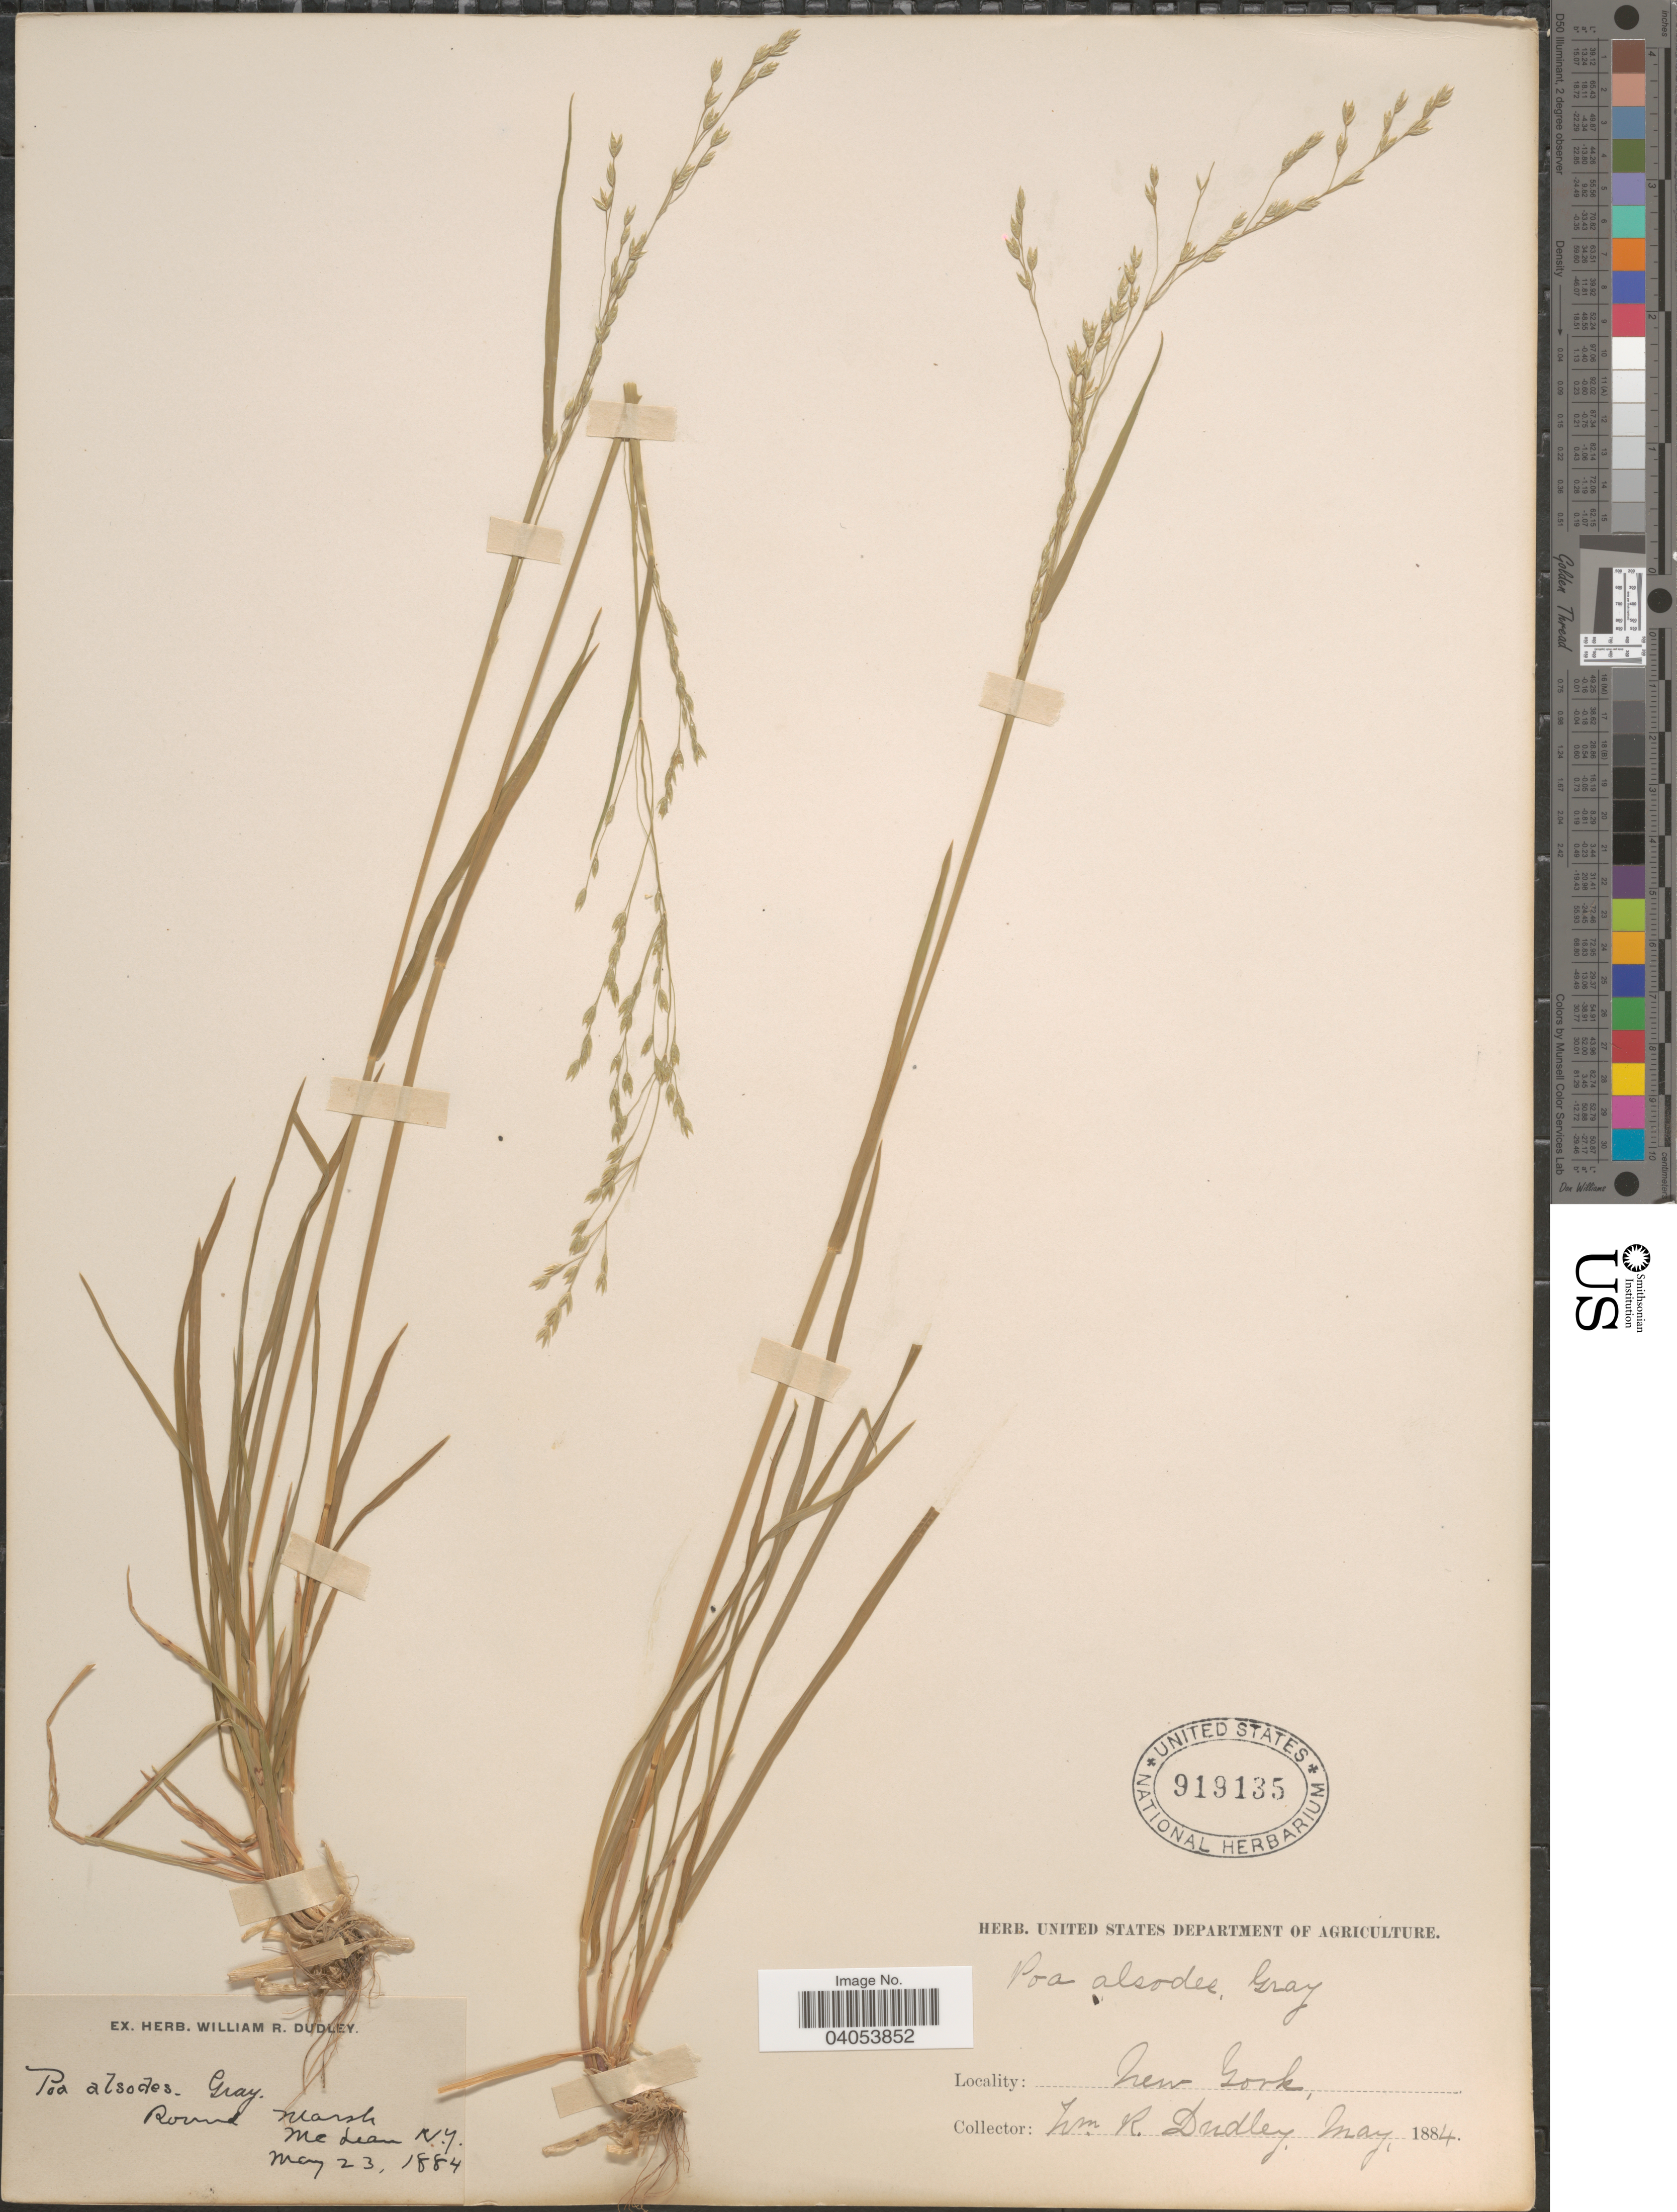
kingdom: Plantae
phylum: Tracheophyta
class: Liliopsida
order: Poales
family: Poaceae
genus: Poa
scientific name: Poa alsodes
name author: A. Gray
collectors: W. Dudley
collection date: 1884-05-23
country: United States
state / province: New York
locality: Ravine Marsh. Mc Lean.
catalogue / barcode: US 919135